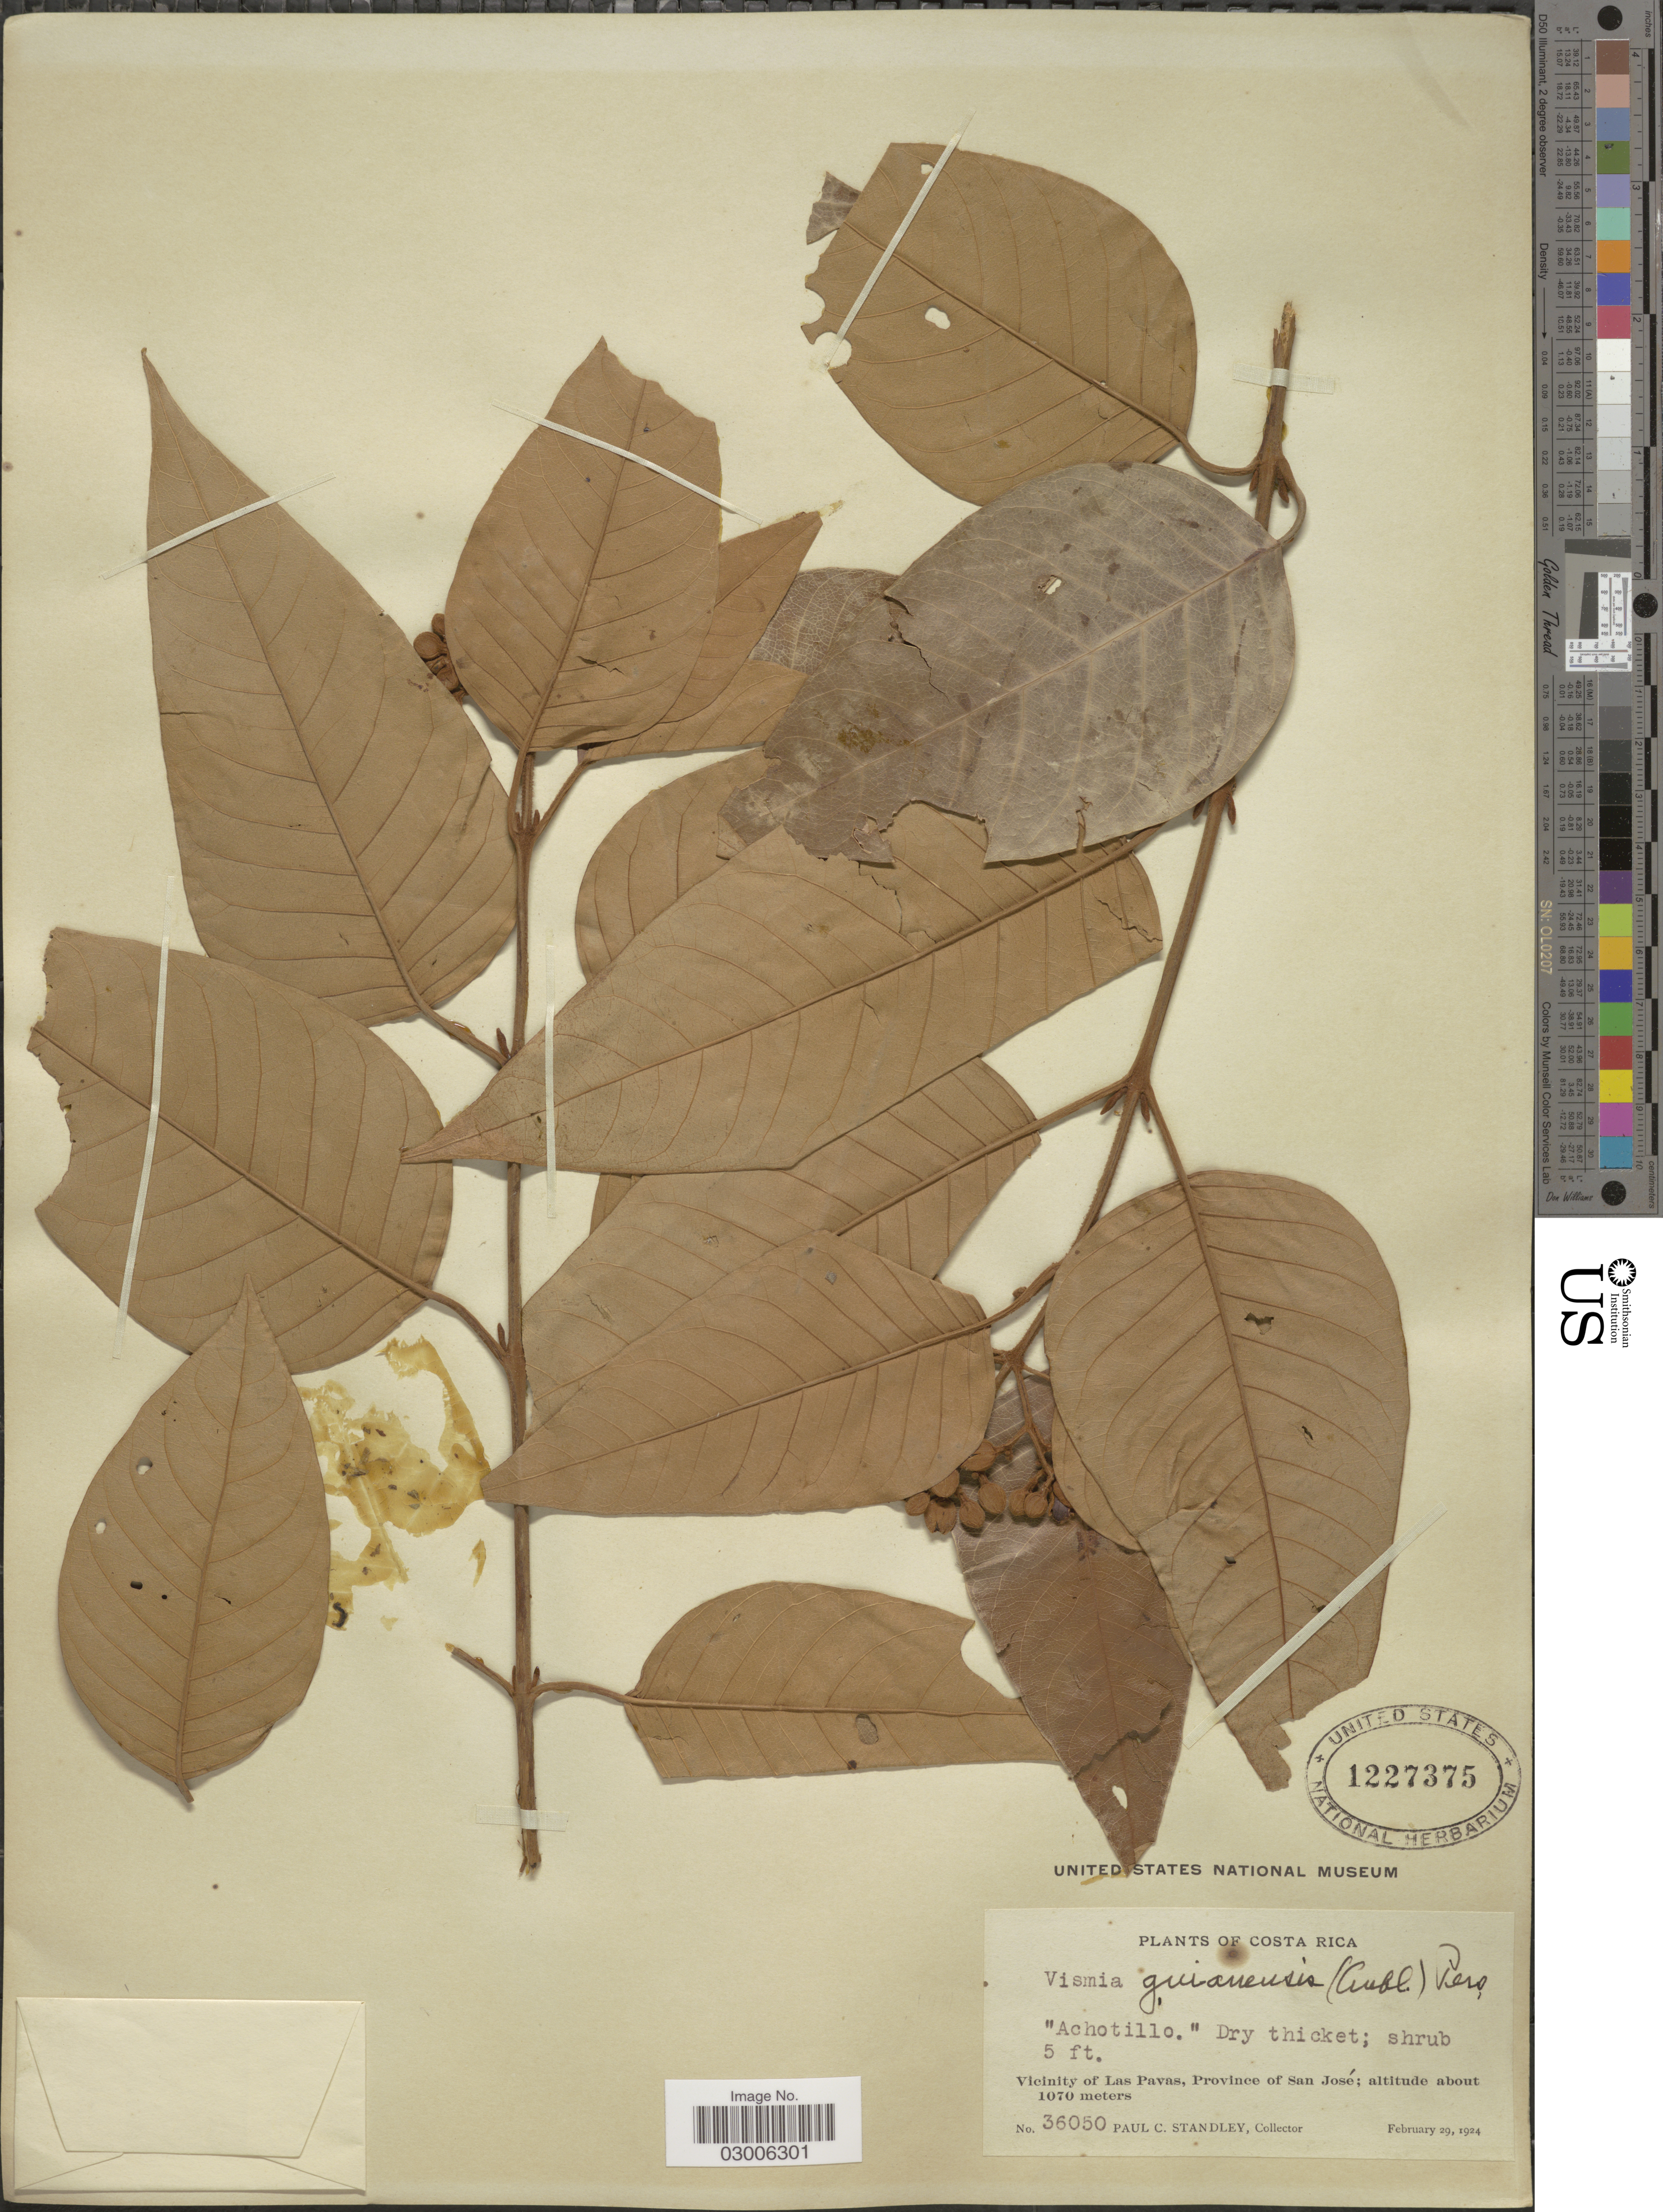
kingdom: Plantae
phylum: Tracheophyta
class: Magnoliopsida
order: Malpighiales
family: Hypericaceae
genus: Vismia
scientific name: Vismia guianensis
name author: (Aubl.) Pers.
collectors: P. C. Standley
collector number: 36050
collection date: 1924-02-29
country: Costa Rica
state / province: San José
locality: Vicinity of Las Pavas.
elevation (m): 1070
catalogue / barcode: US 1227375